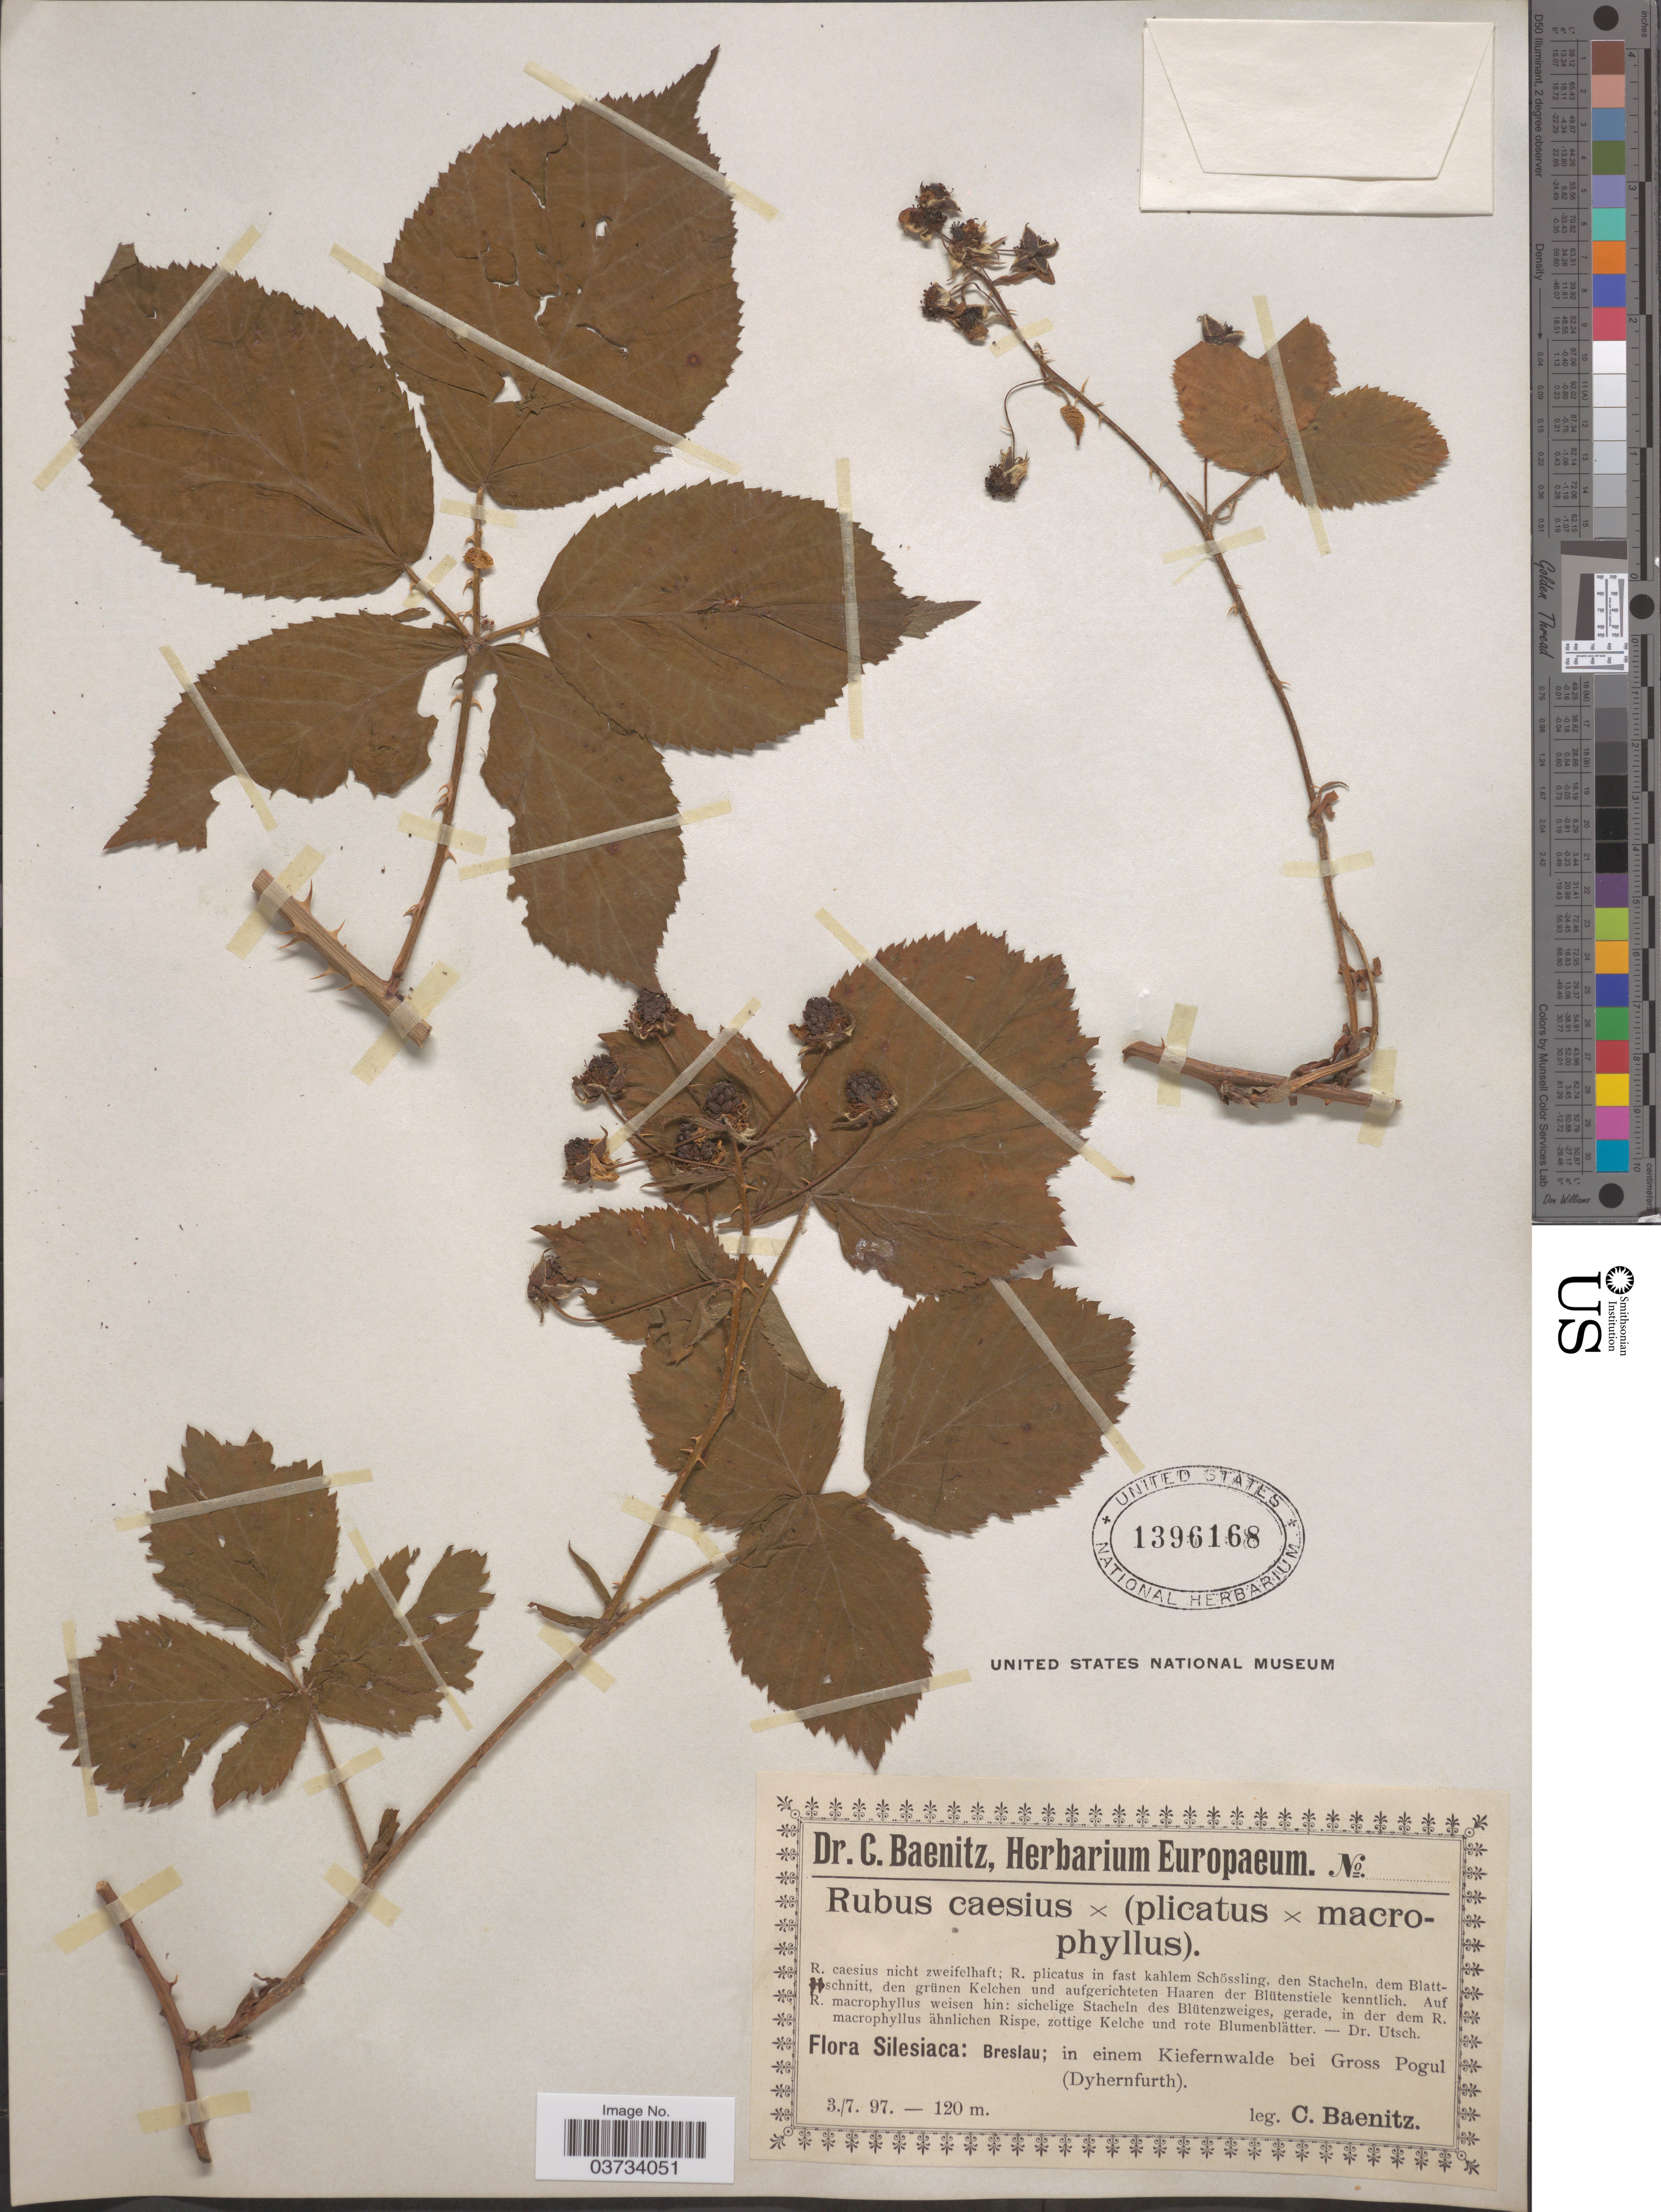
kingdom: Plantae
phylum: Tracheophyta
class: Magnoliopsida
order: Rosales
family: Rosaceae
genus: Rubus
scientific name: Rubus caesius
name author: L.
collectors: C. G. Baenitz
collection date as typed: Transcribed d/m/y: 3/7/97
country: Poland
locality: Silesiaca: Breslau; in einem Kiefernwalde bei Gross Pogul (Dyhernfurth).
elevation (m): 120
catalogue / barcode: US 1396168